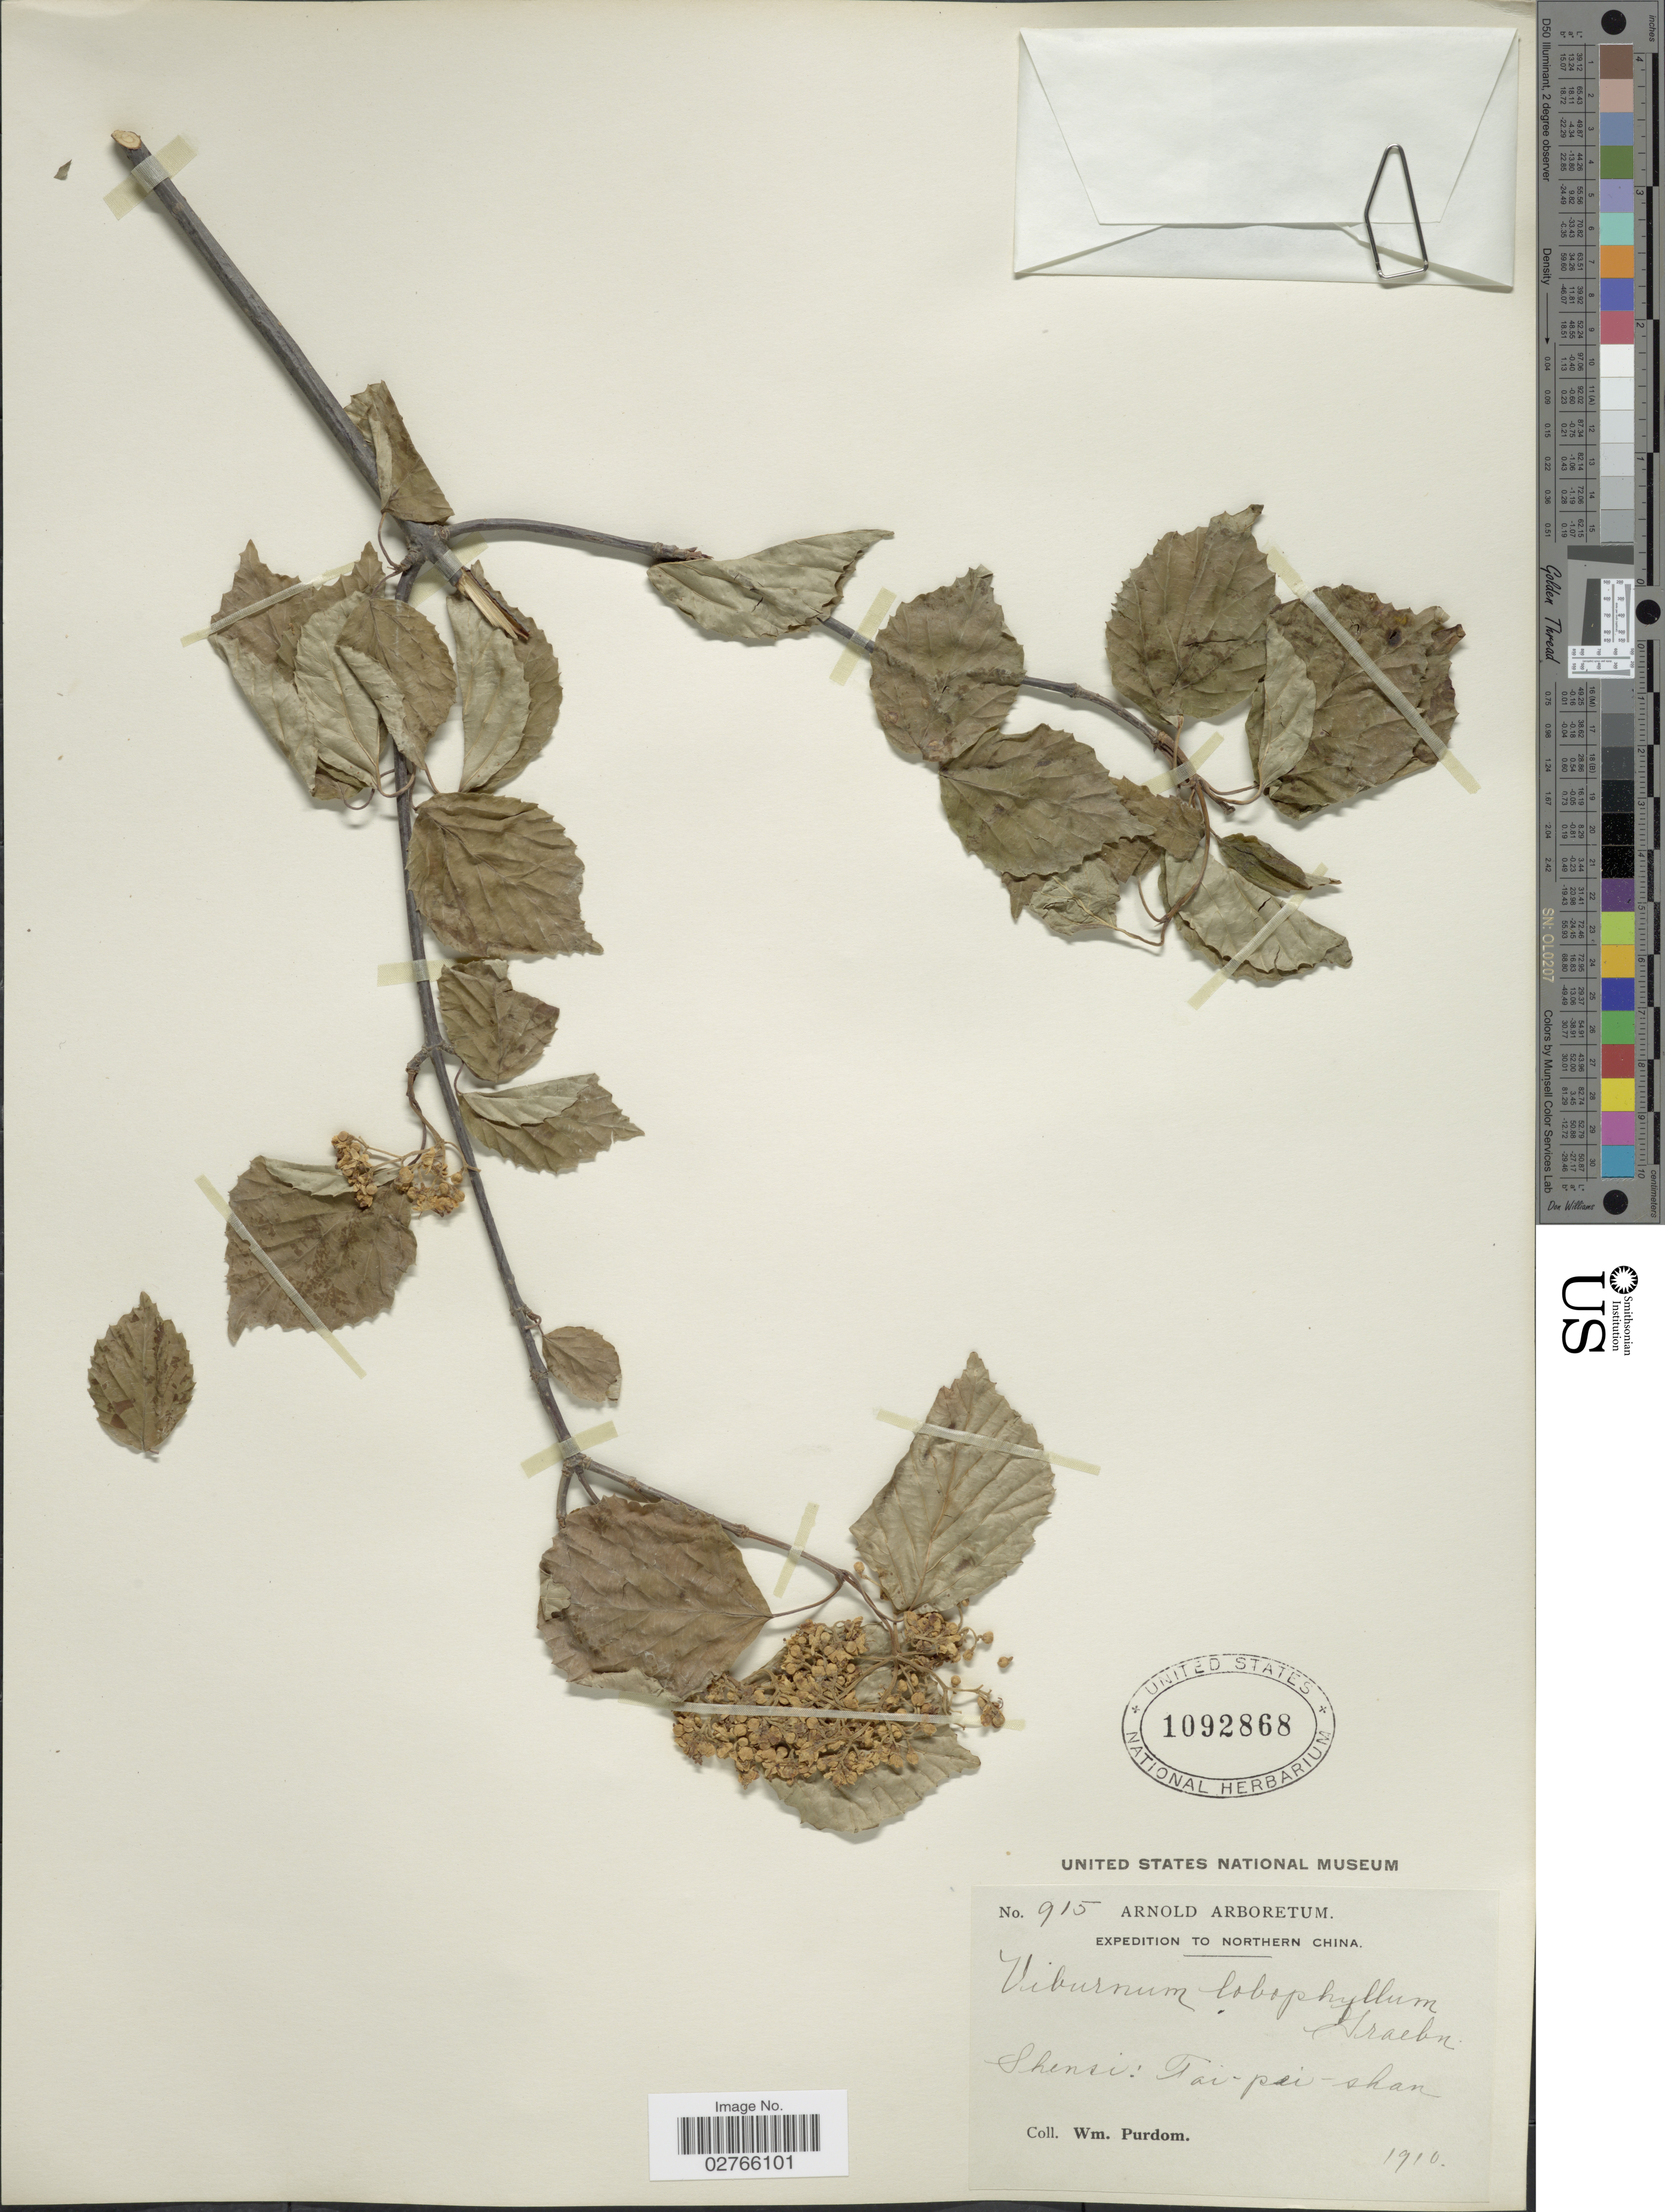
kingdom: Plantae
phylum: Tracheophyta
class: Magnoliopsida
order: Dipsacales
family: Viburnaceae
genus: Viburnum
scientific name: Viburnum lobophyllum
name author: Graebn.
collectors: W. Purdom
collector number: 915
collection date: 1910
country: China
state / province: Shaanxi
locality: Northern China, Shensi: Tai-pei-shan.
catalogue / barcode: US 1092868